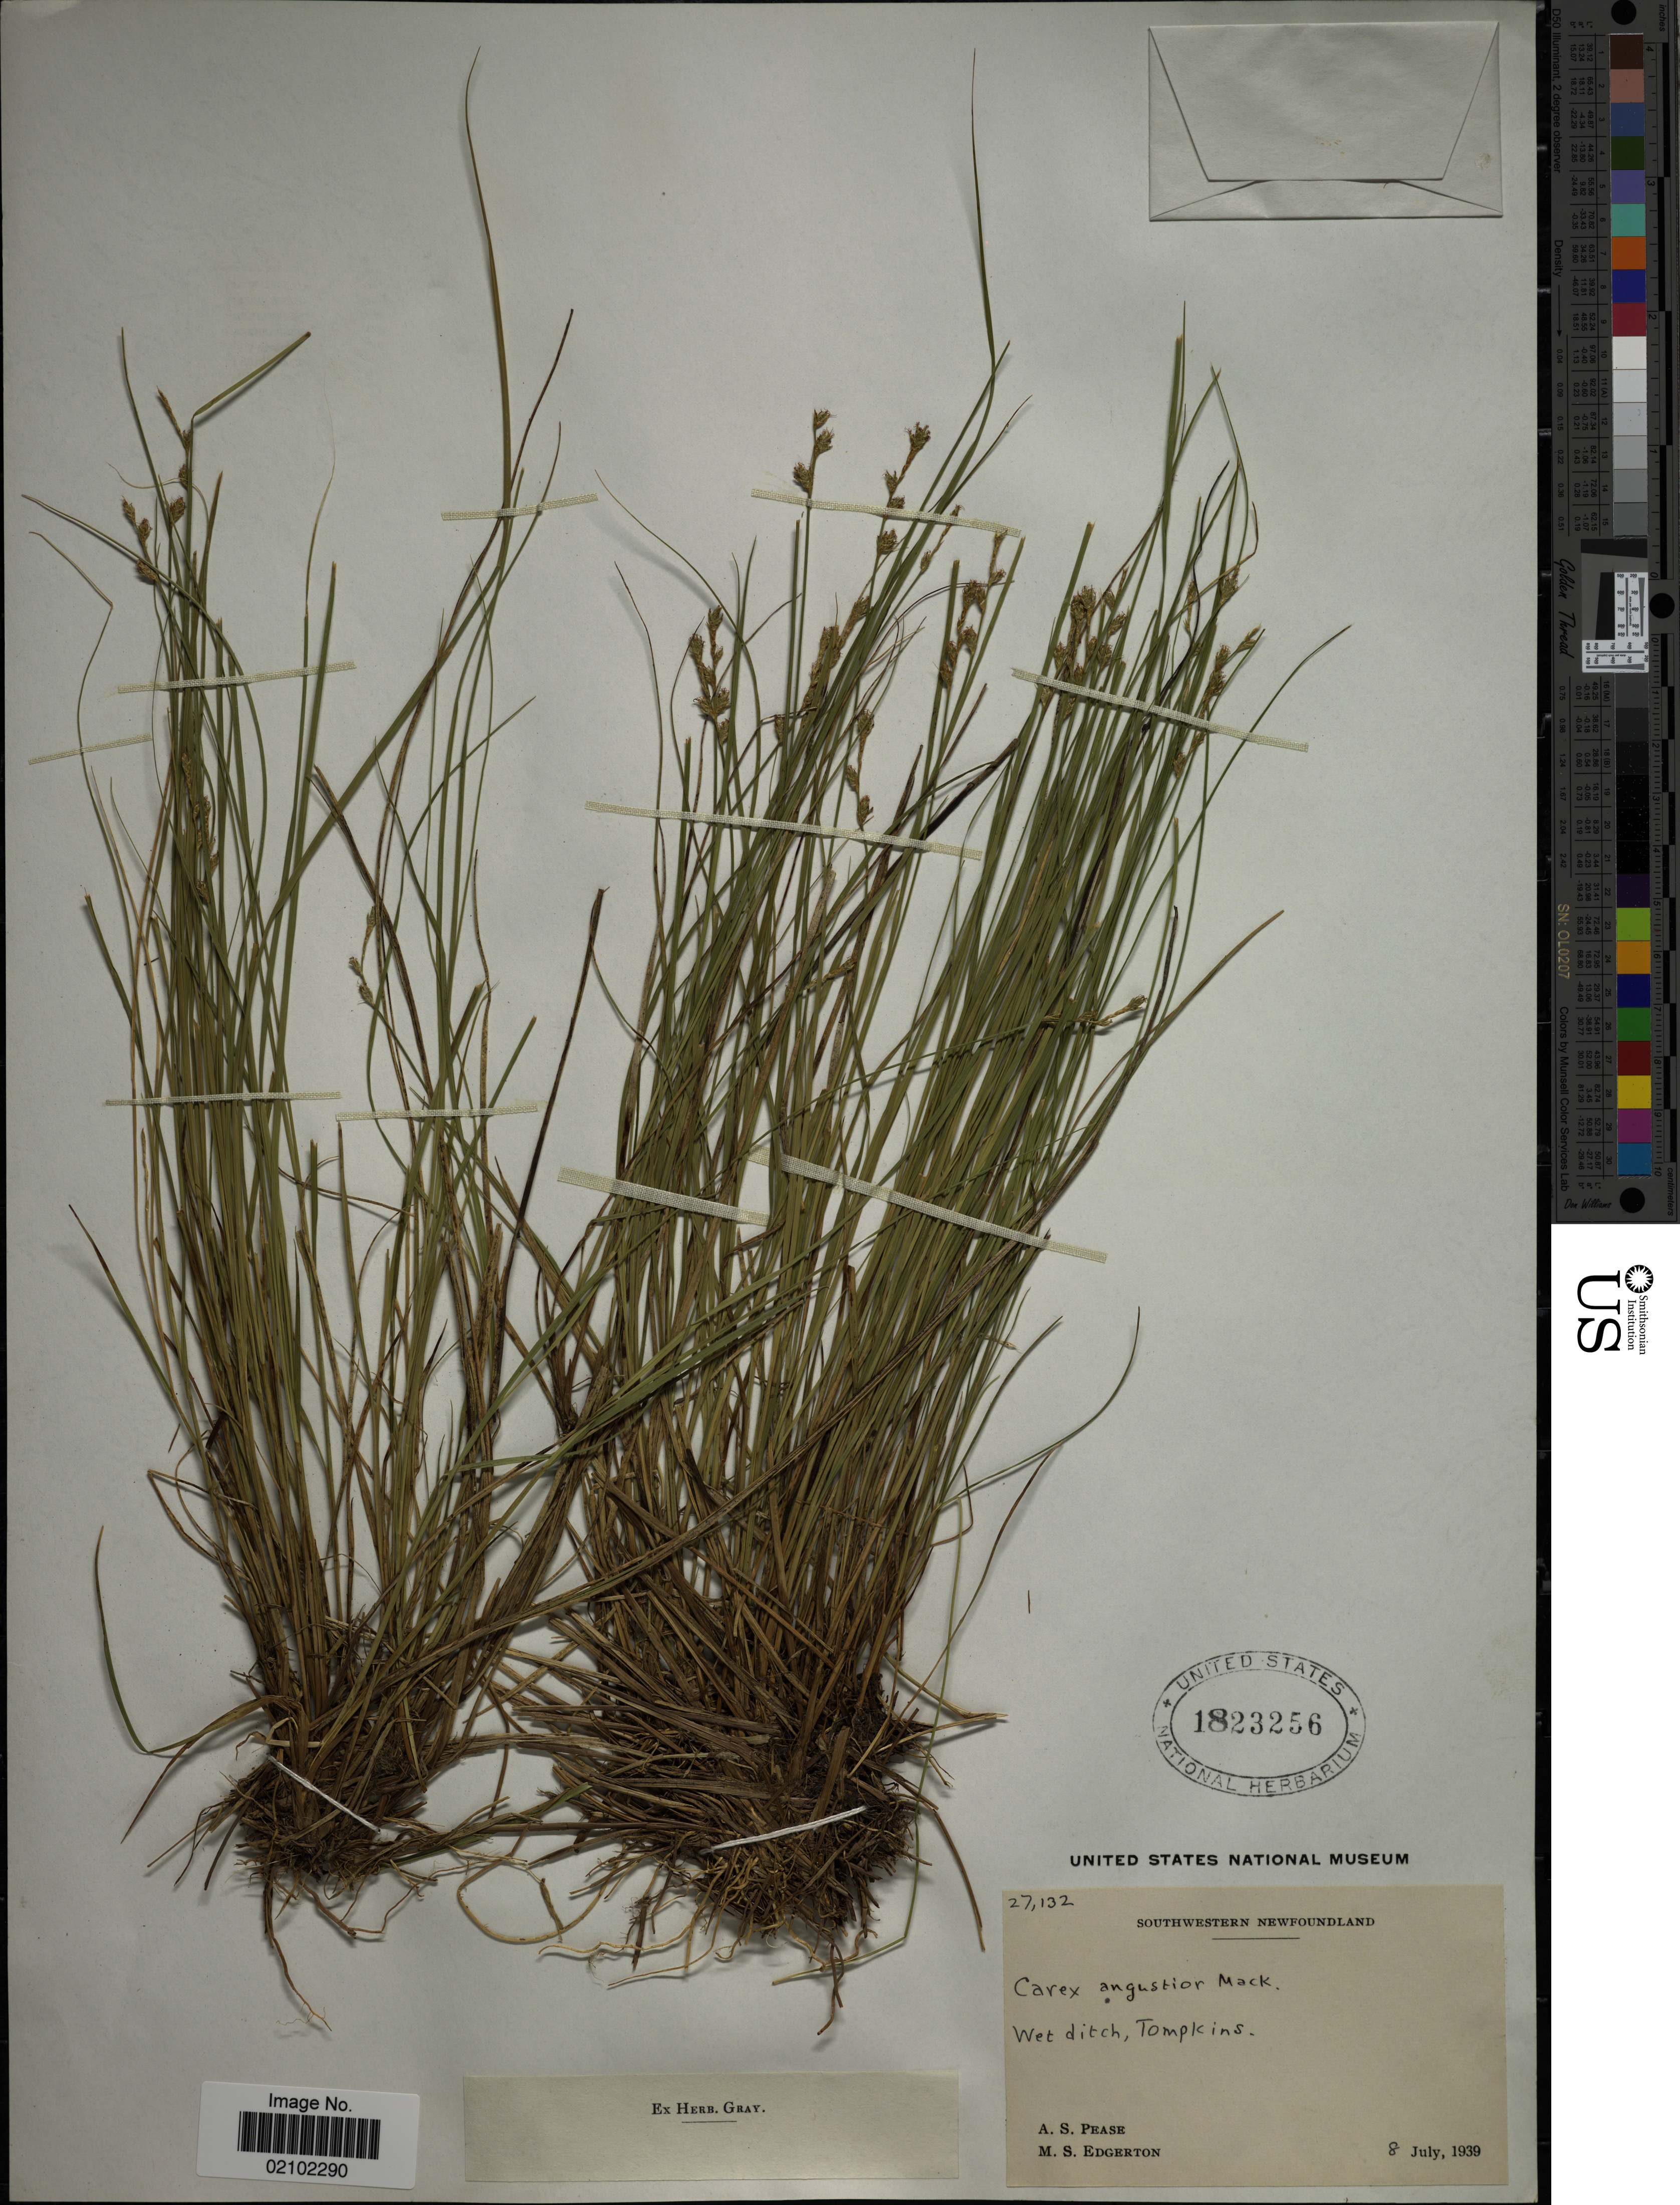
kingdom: Plantae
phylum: Tracheophyta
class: Liliopsida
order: Poales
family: Cyperaceae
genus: Carex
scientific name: Carex echinata subsp. echinata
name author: Murray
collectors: A. S. Pease & M. Edgerton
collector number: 27132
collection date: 1939-07-08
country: Canada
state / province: Newfoundland and Labrador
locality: Southwestern Newfoundland, Tompkins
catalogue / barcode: US 1823256